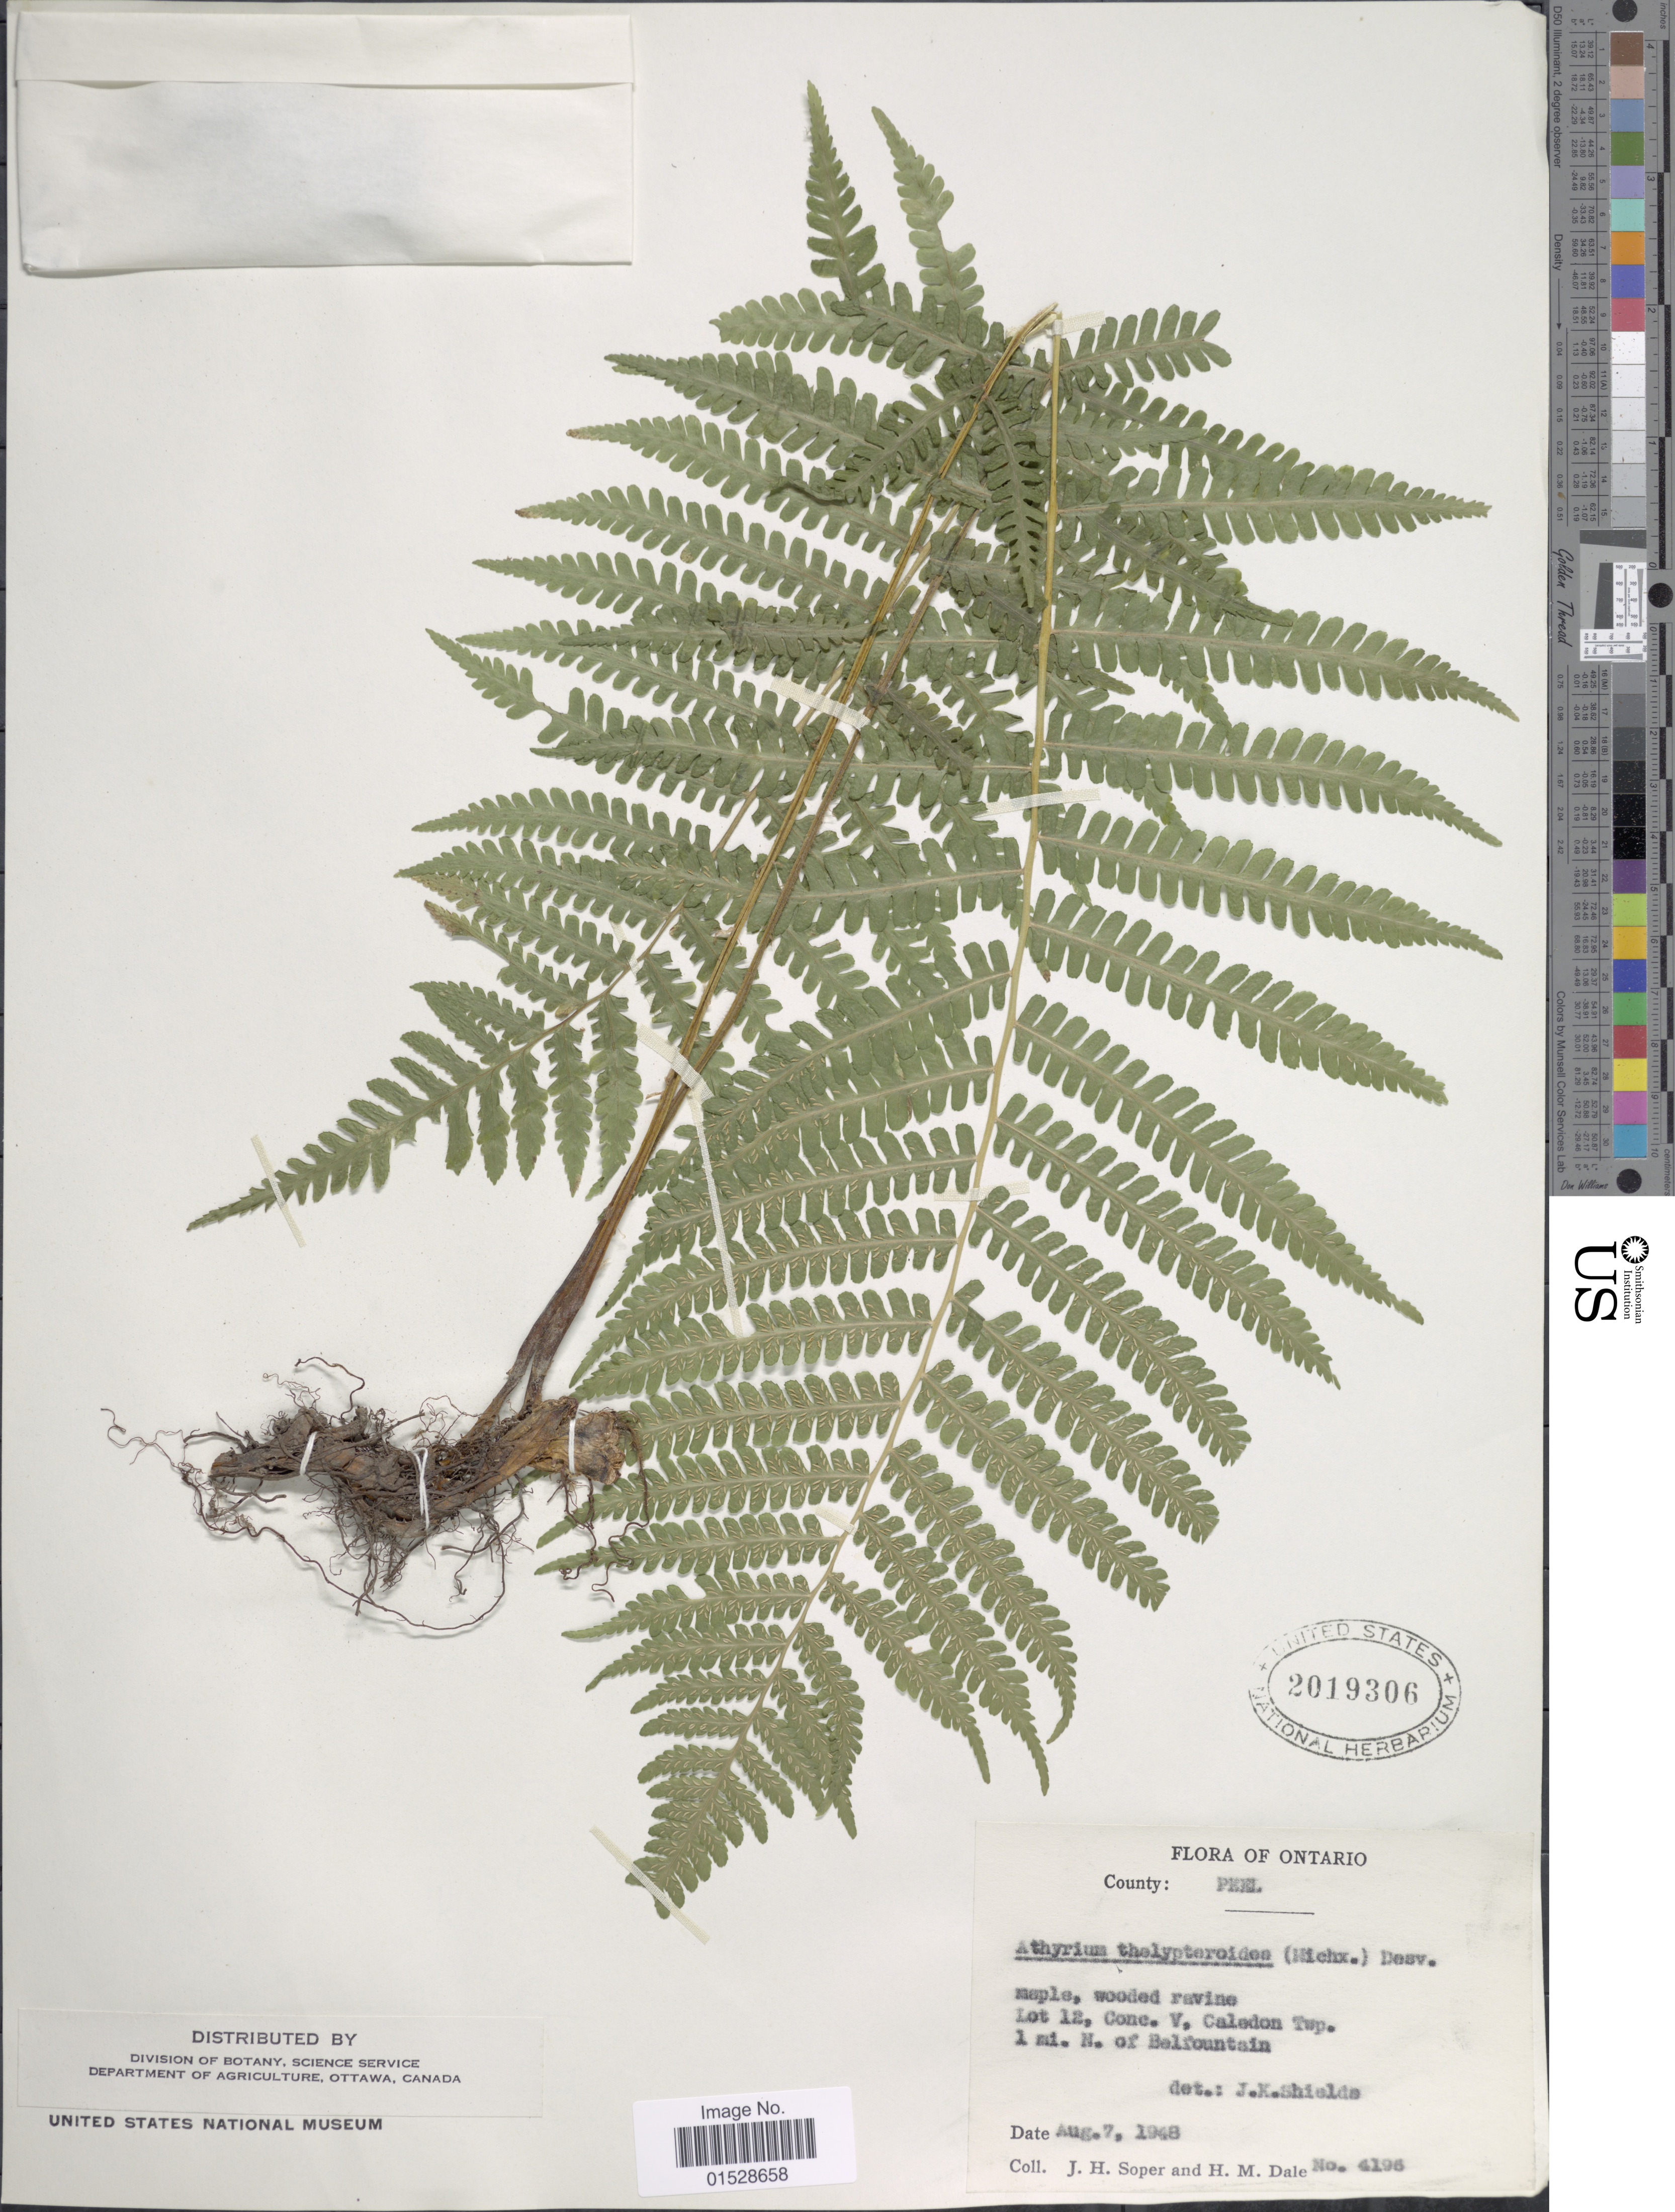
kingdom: Plantae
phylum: Tracheophyta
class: Polypodiopsida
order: Polypodiales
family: Athyriaceae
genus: Deparia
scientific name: Deparia acrostichoides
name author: (Sw.) M. Kato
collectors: J. H. Soper & H. M. Dale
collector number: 4196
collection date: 1948-08-07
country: Canada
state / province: Ontario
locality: Lot 12, Cone V., Caledon Twp., 1 mi. N. of Belfountain, County Peel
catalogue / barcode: US 2019306